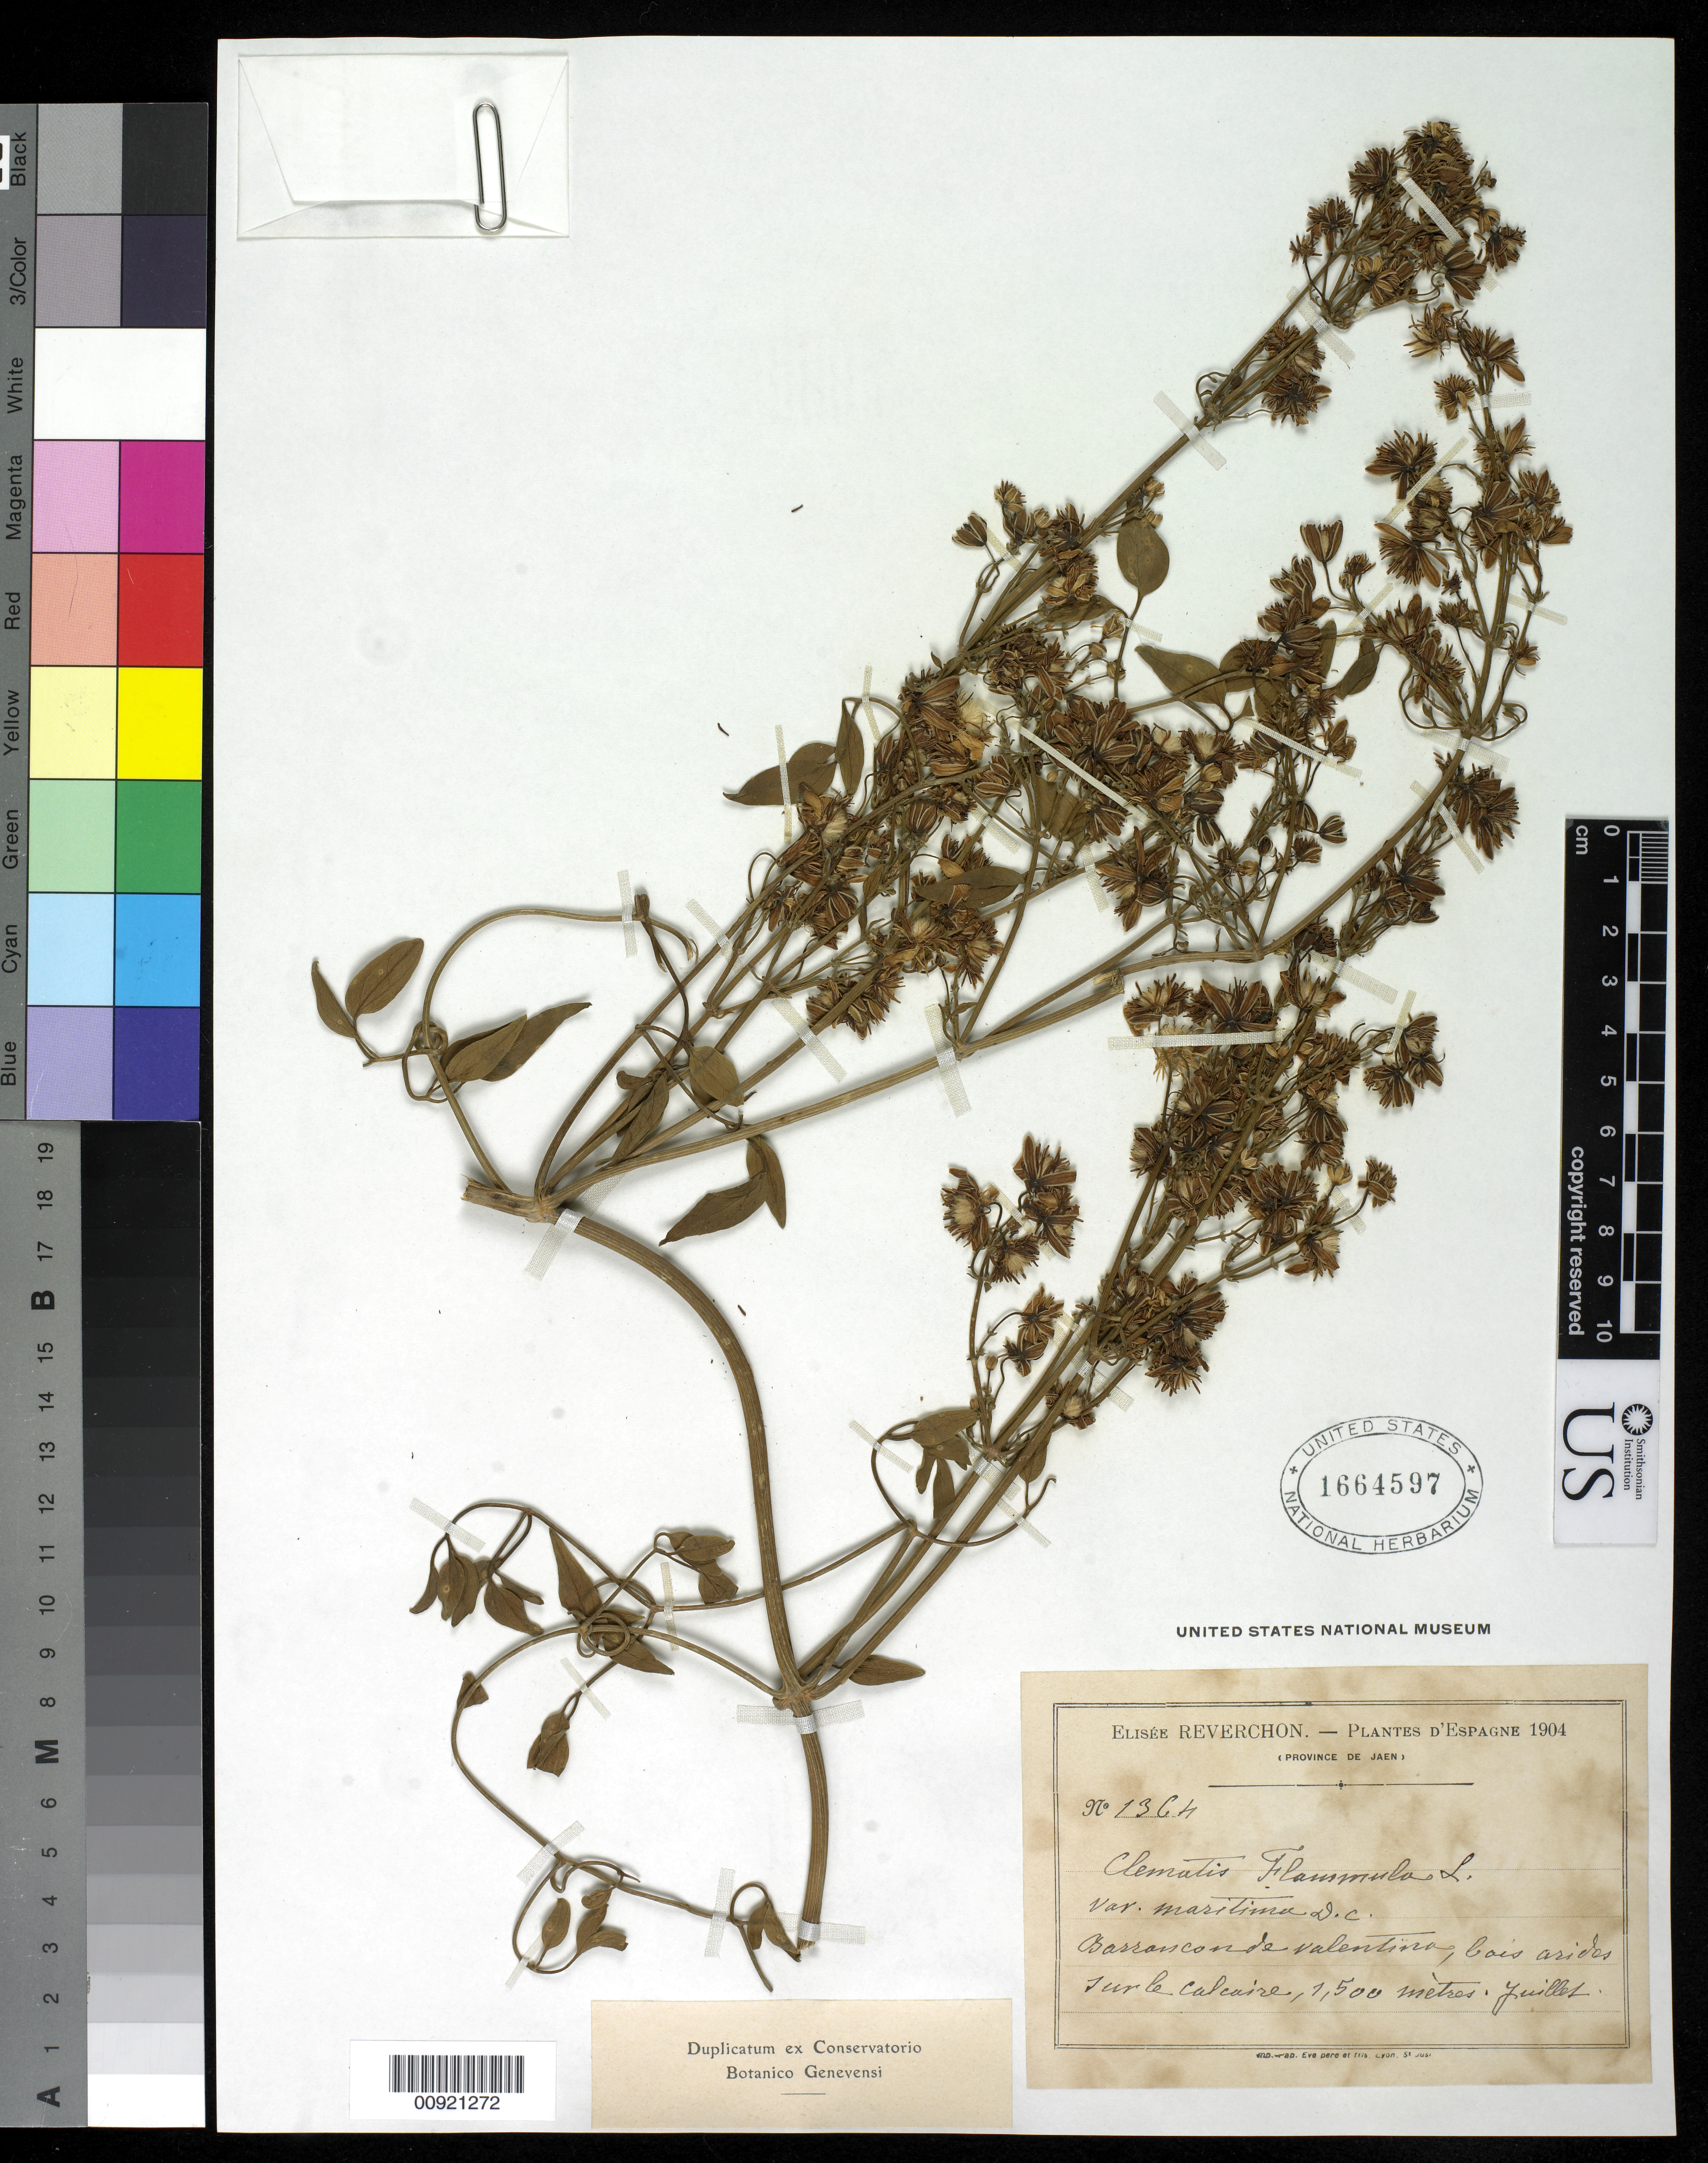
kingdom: Plantae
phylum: Tracheophyta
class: Magnoliopsida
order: Ranunculales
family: Ranunculaceae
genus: Clematis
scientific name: Clematis flammula var. maritima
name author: L.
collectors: E. Reverchon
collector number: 1364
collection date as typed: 1904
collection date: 1904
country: Spain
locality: Province de Jaen, Velaloche mts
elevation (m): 1500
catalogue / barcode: US 1664597